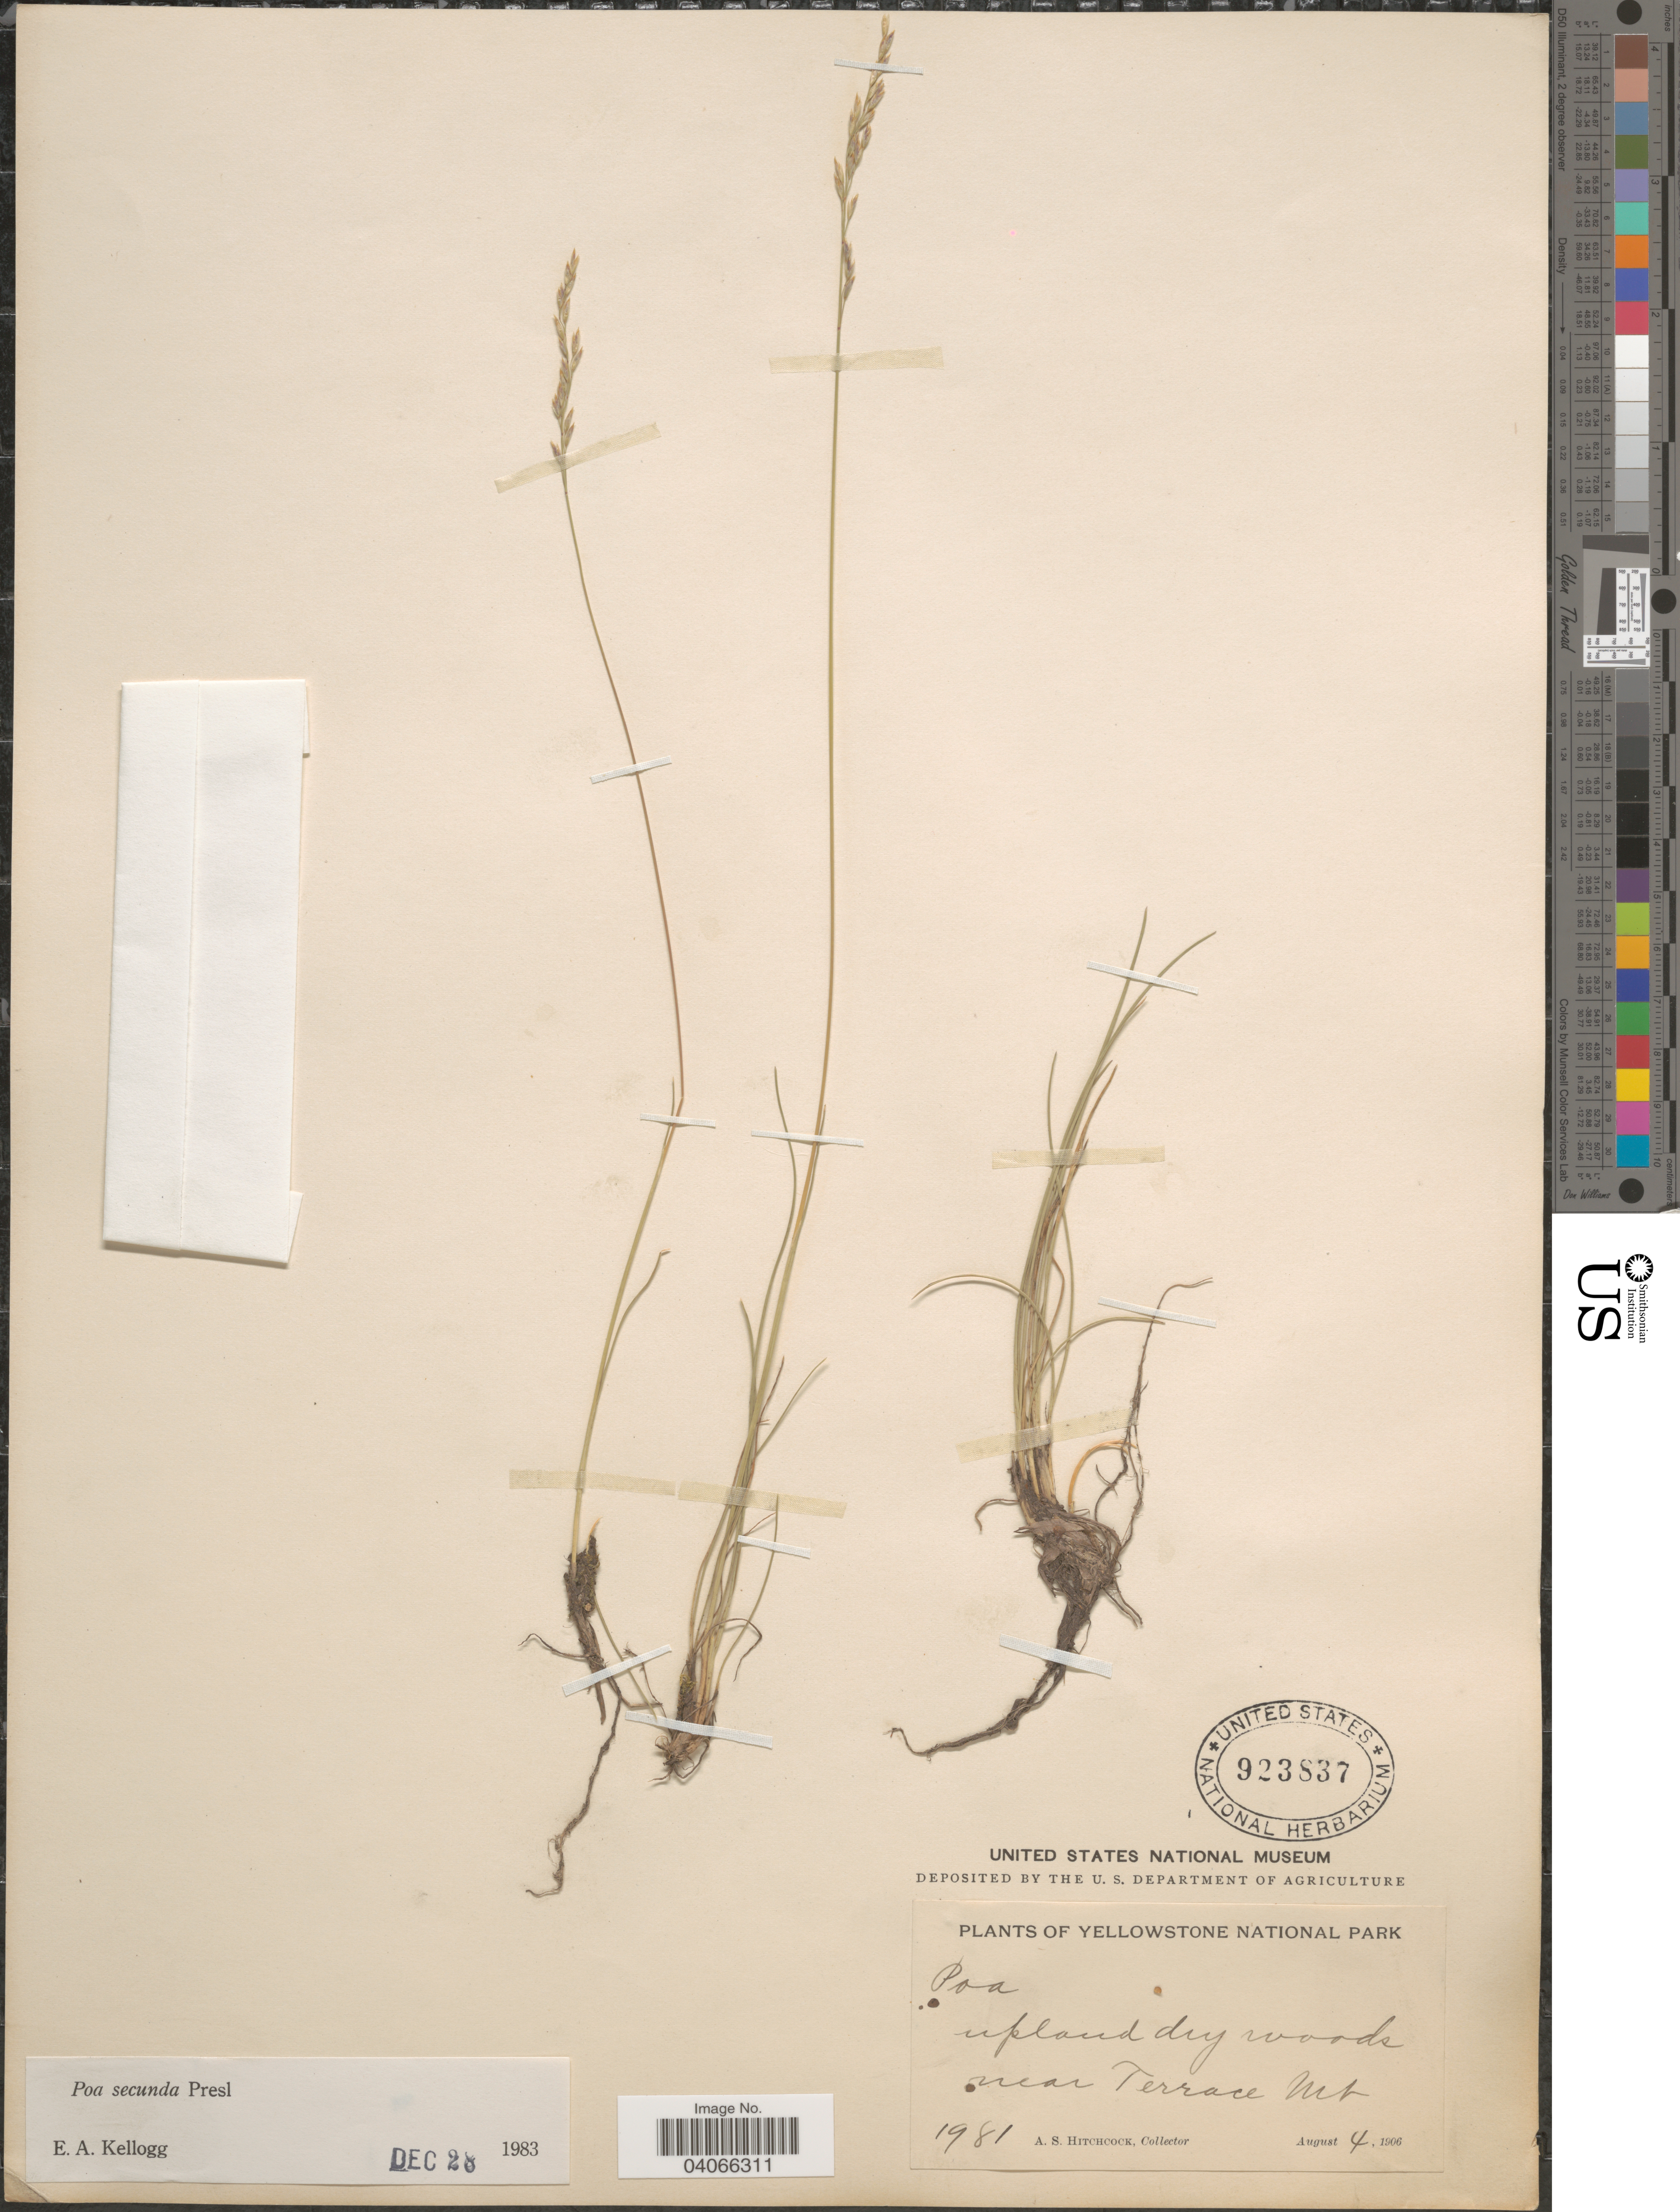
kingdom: Plantae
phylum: Tracheophyta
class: Liliopsida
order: Poales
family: Poaceae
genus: Poa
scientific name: Poa secunda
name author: J. Presl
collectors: A. S. Hitchcock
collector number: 1981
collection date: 1906-08-04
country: United States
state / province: Wyoming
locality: Yellowstone National Park. Upland dry woods near Terrace Mt.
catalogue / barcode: US 923837